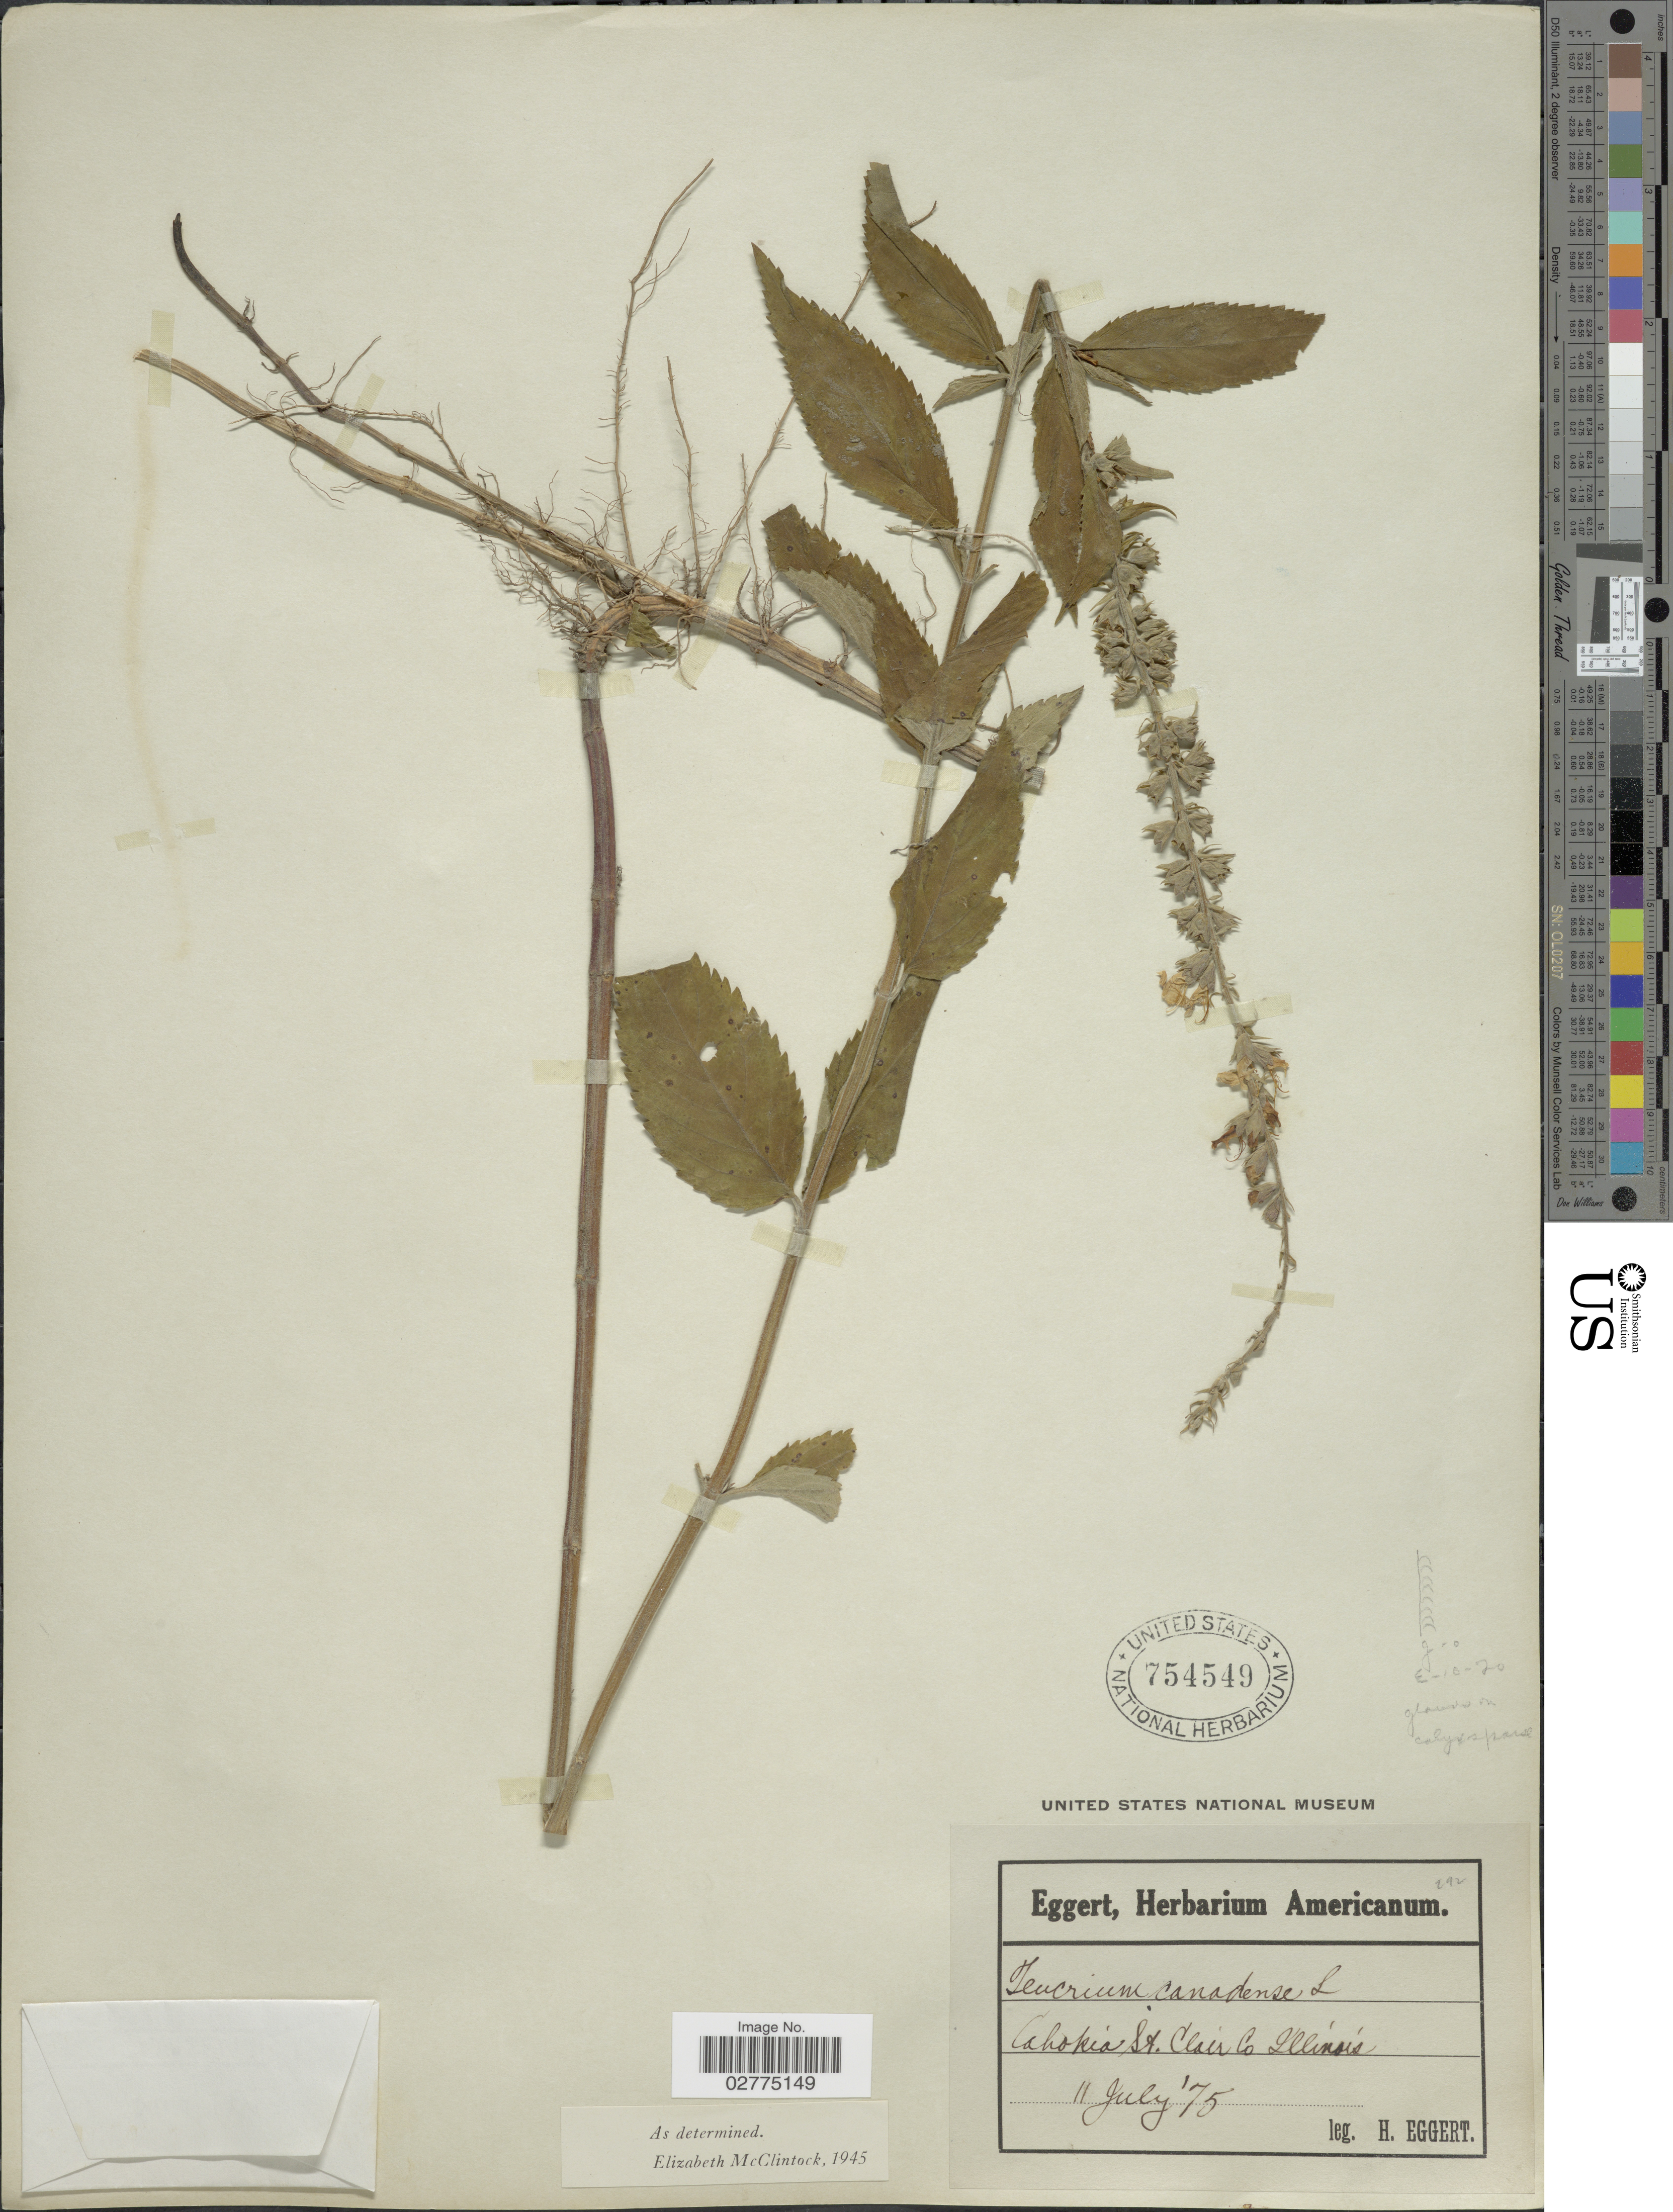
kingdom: Plantae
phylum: Tracheophyta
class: Magnoliopsida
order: Lamiales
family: Lamiaceae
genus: Teucrium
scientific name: Teucrium canadense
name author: L.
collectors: H. Eggert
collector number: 292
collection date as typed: Transcribed d/m/y: 11/7/75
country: United States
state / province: Illinois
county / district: St. Clair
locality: Cahokia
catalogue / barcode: US 754549